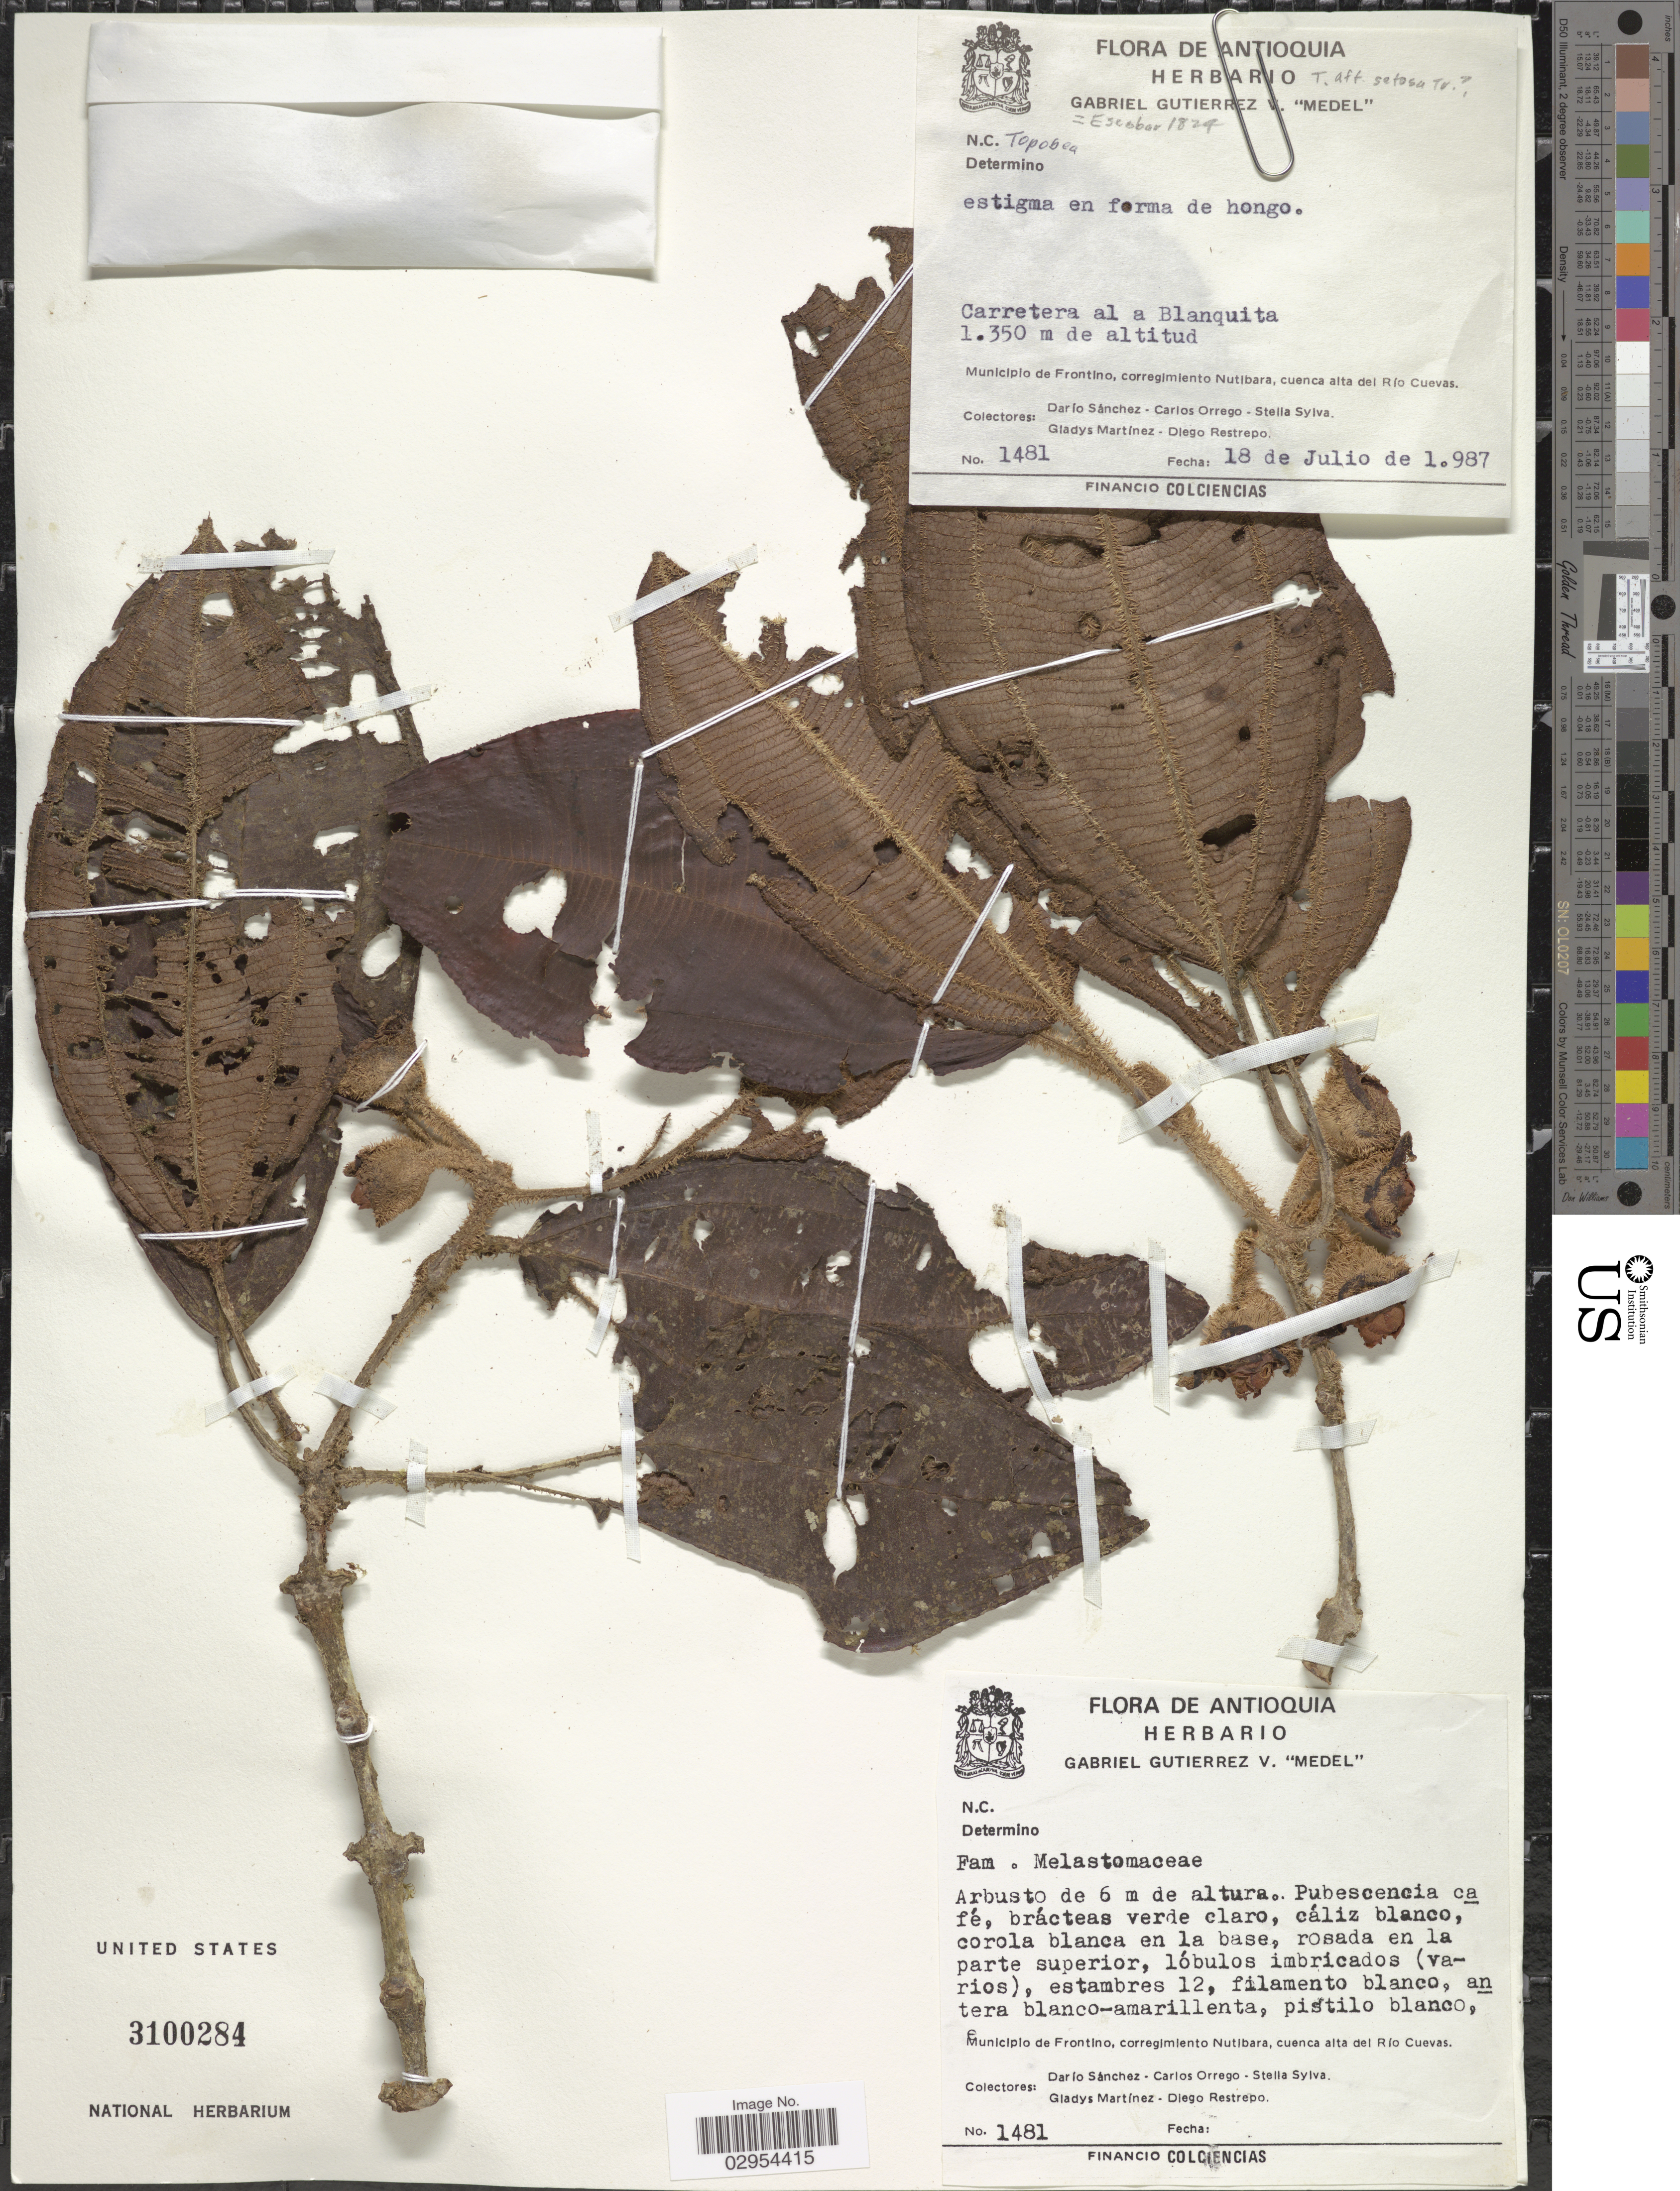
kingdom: Plantae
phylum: Tracheophyta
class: Magnoliopsida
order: Myrtales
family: Melastomataceae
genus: Topobea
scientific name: Topobea sp.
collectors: D. Sánchez, C. Orrego, S. Sylva, G. Martínez & D. Restrepo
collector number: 1481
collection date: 1987-07-18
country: Colombia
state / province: Antioquia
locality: Carretera al a Blanquita, Municipio de Frontino, corregimiento Nutibara, cuenca alta del Río Cuevas.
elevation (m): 1350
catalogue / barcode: US 3100284